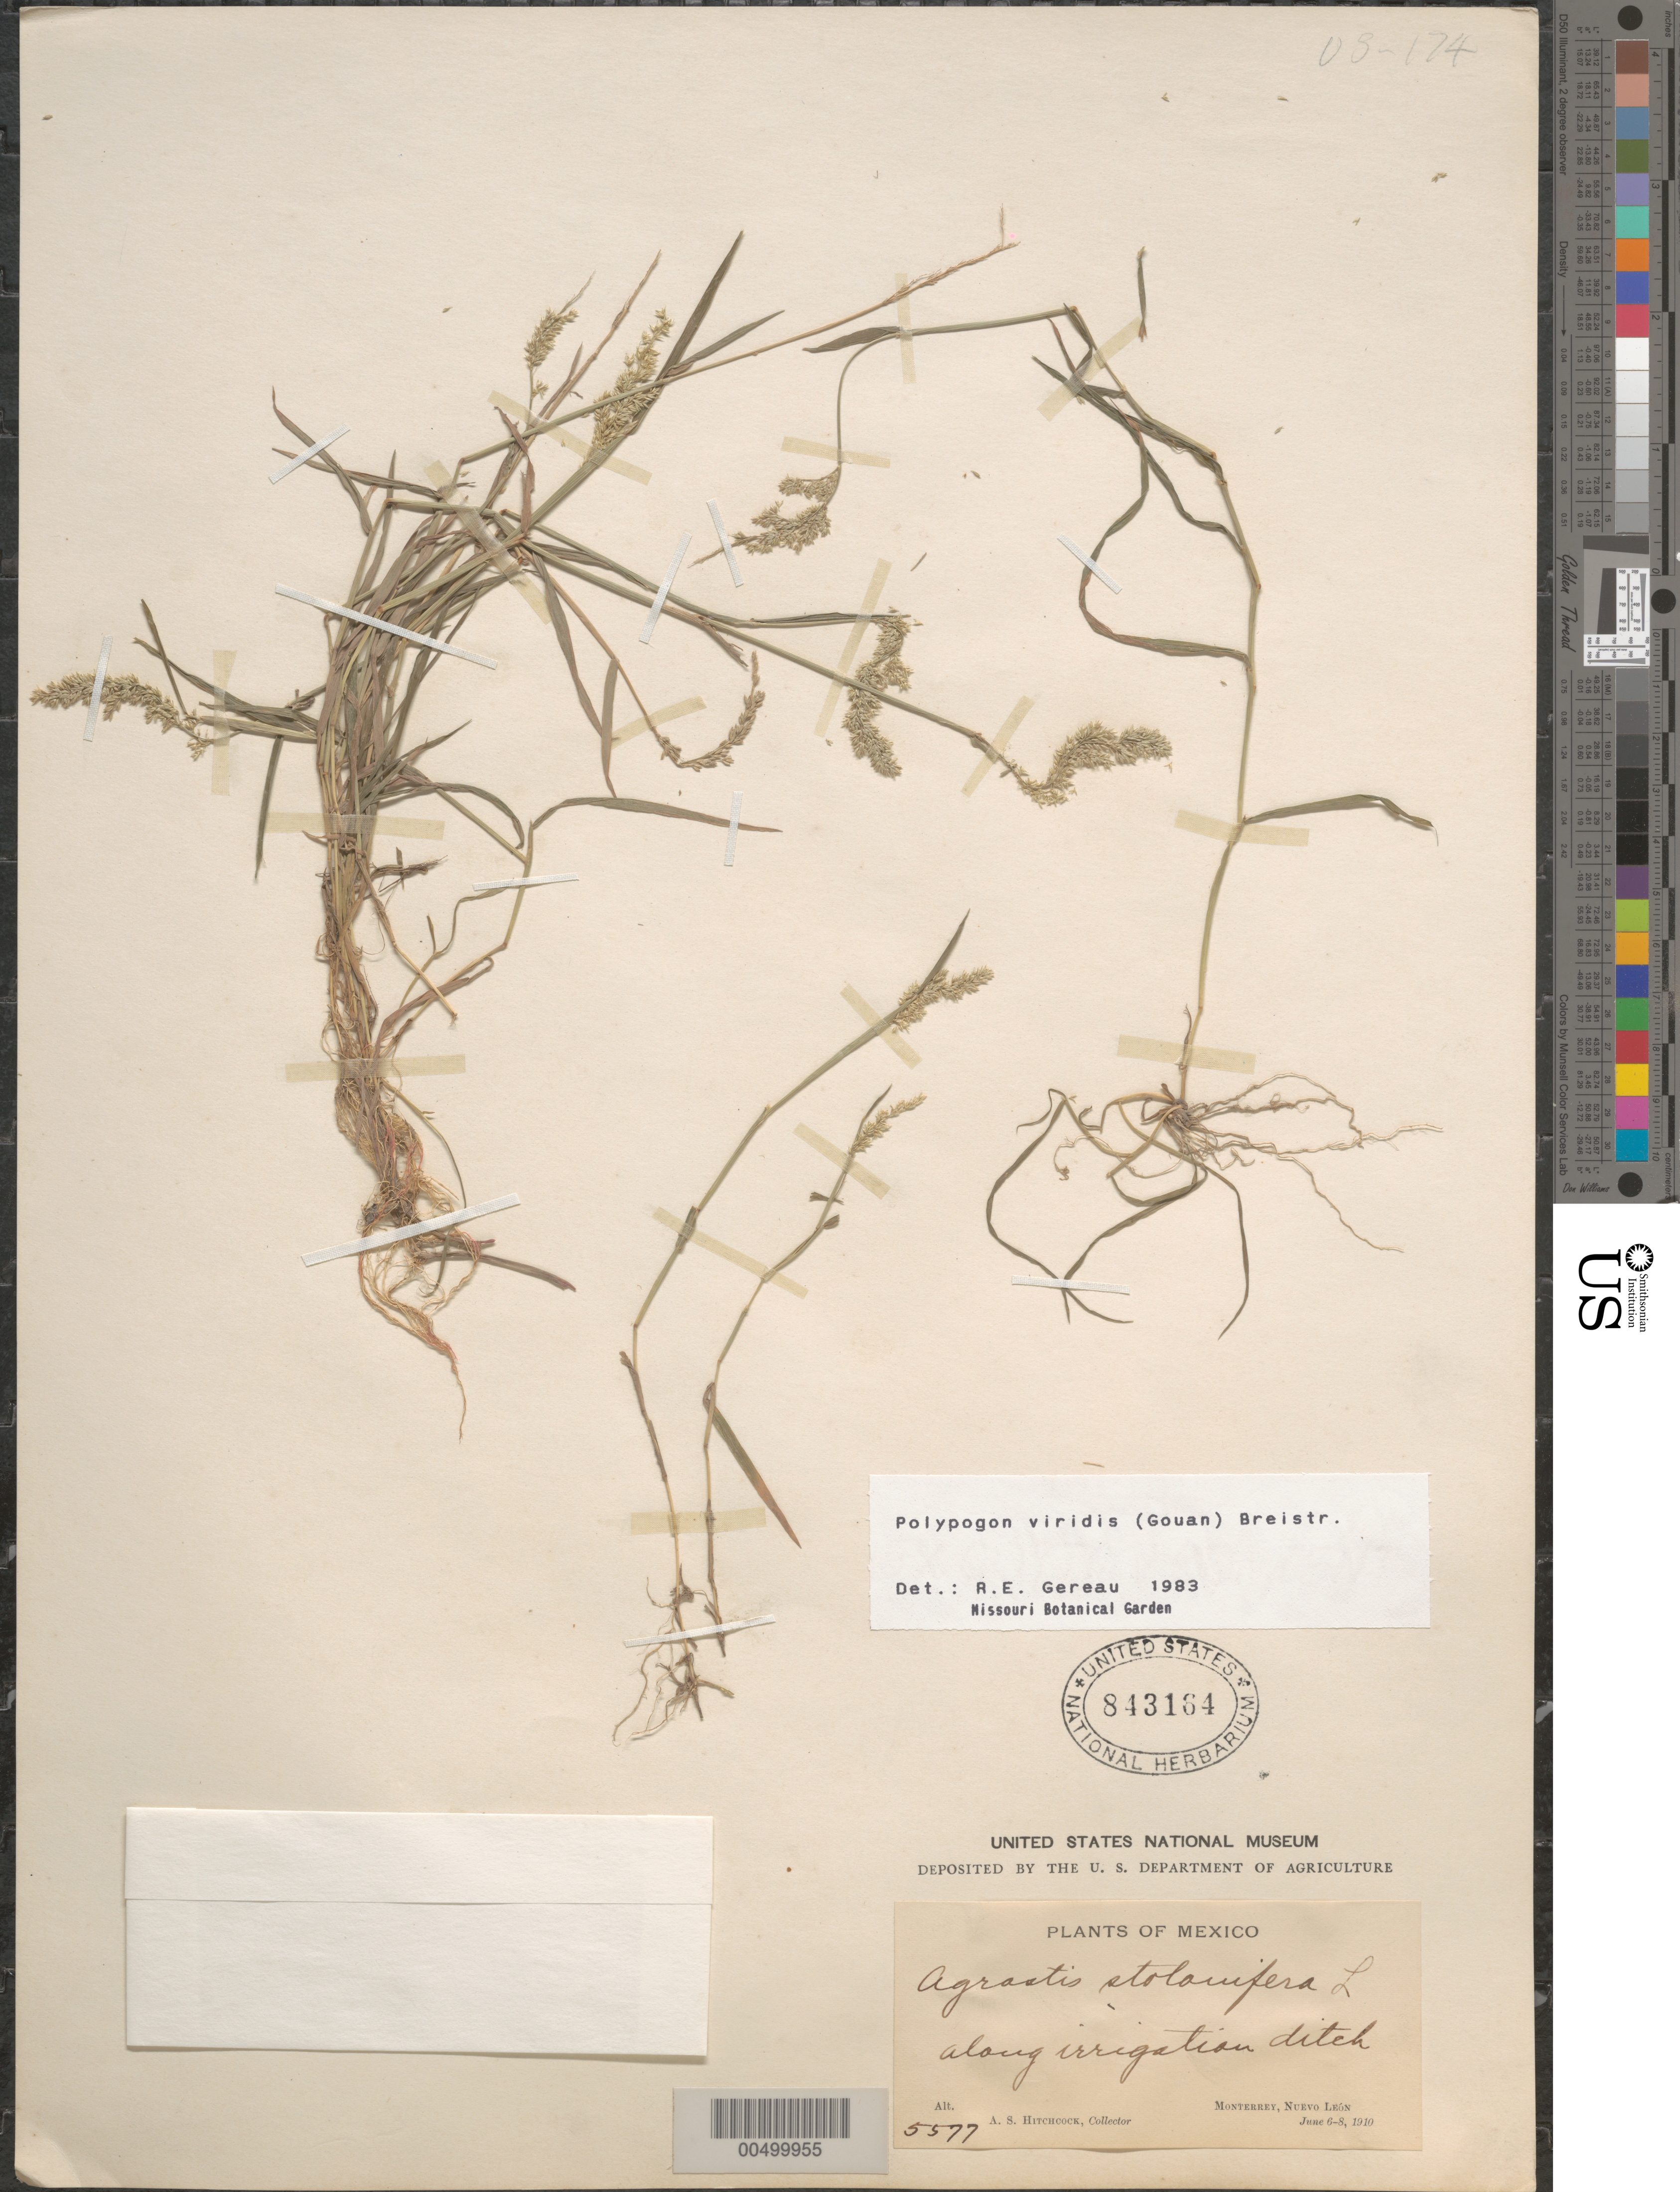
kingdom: Plantae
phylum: Tracheophyta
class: Liliopsida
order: Poales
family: Poaceae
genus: Polypogon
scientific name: Polypogon viridis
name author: (Gouan) Breistroffer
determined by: Gereau, R. E.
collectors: A. S. Hitchcock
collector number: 5577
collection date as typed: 6 Jun 1910 to 8 Jun 1910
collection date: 1910-06-06/1910-06-08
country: Mexico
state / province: Nuevo León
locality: Monterrey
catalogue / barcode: US 843164